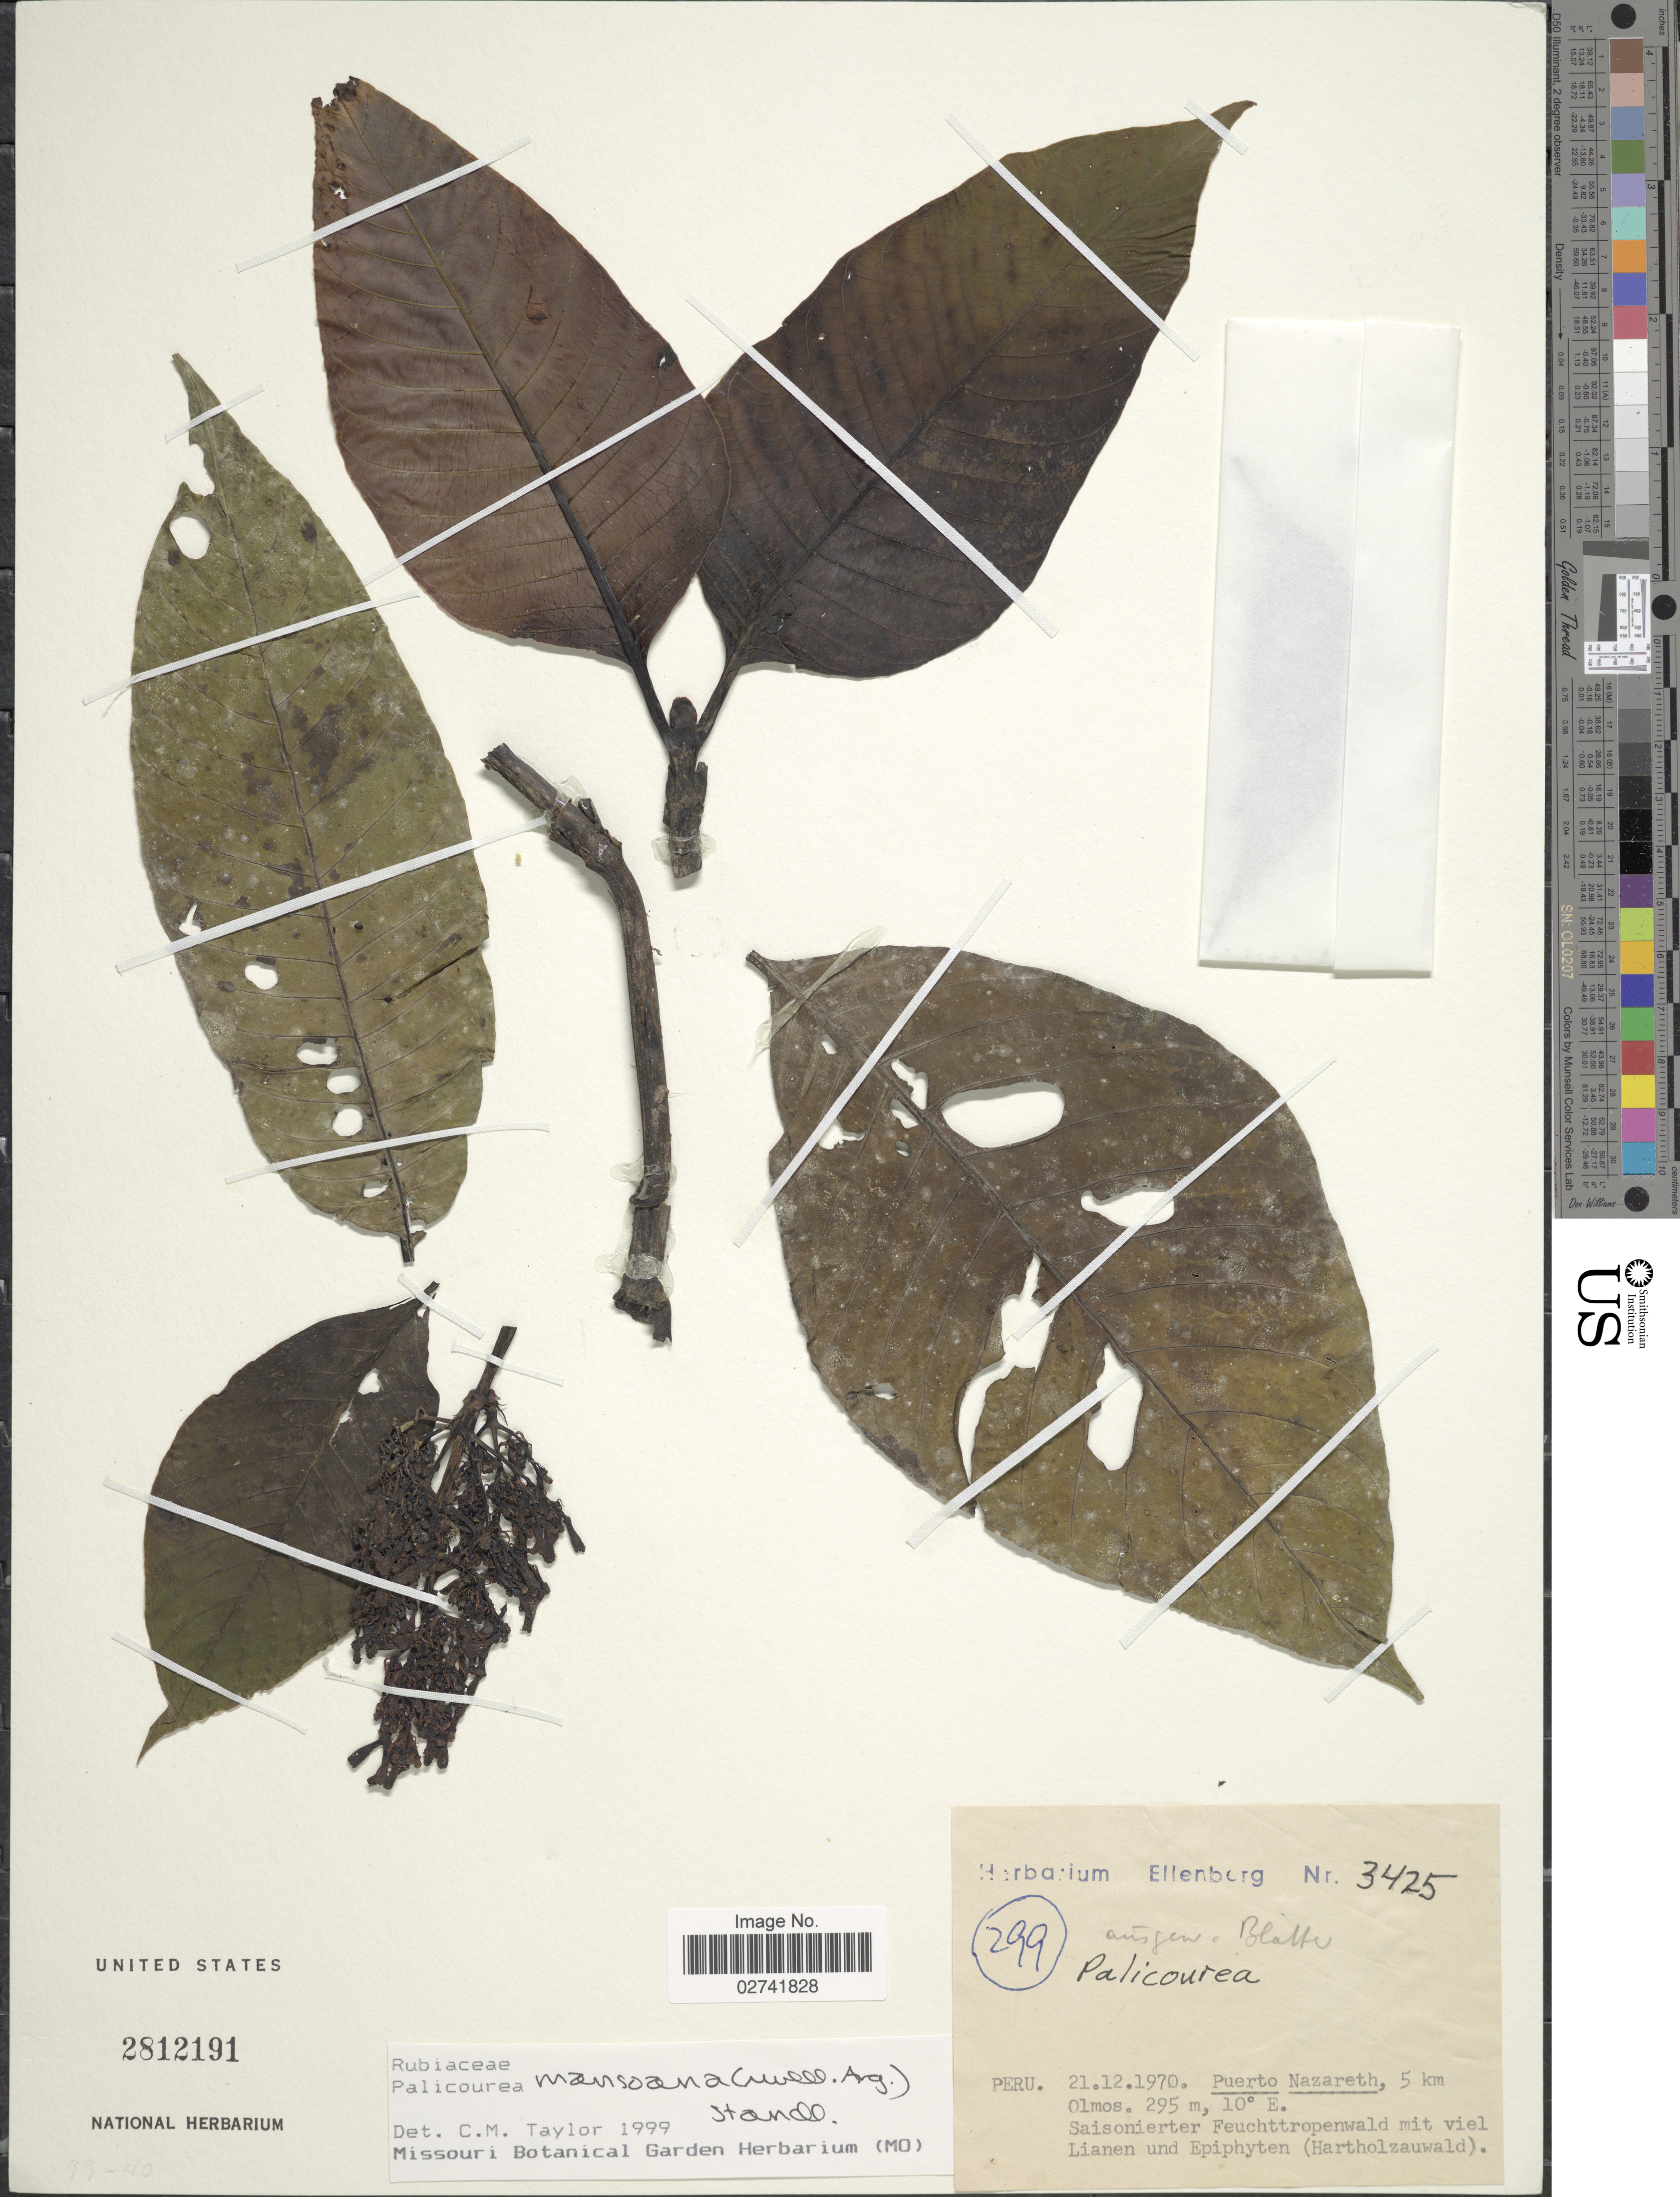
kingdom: Plantae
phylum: Tracheophyta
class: Magnoliopsida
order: Gentianales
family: Rubiaceae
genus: Palicourea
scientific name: Palicourea mansoana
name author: (Müll. Arg.) Standl.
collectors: Ex herb. Ellenberg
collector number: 3425/299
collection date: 1970-12-21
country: Peru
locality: Puerto Nazareth, 5 km Olmos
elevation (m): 295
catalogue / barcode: US 2812191